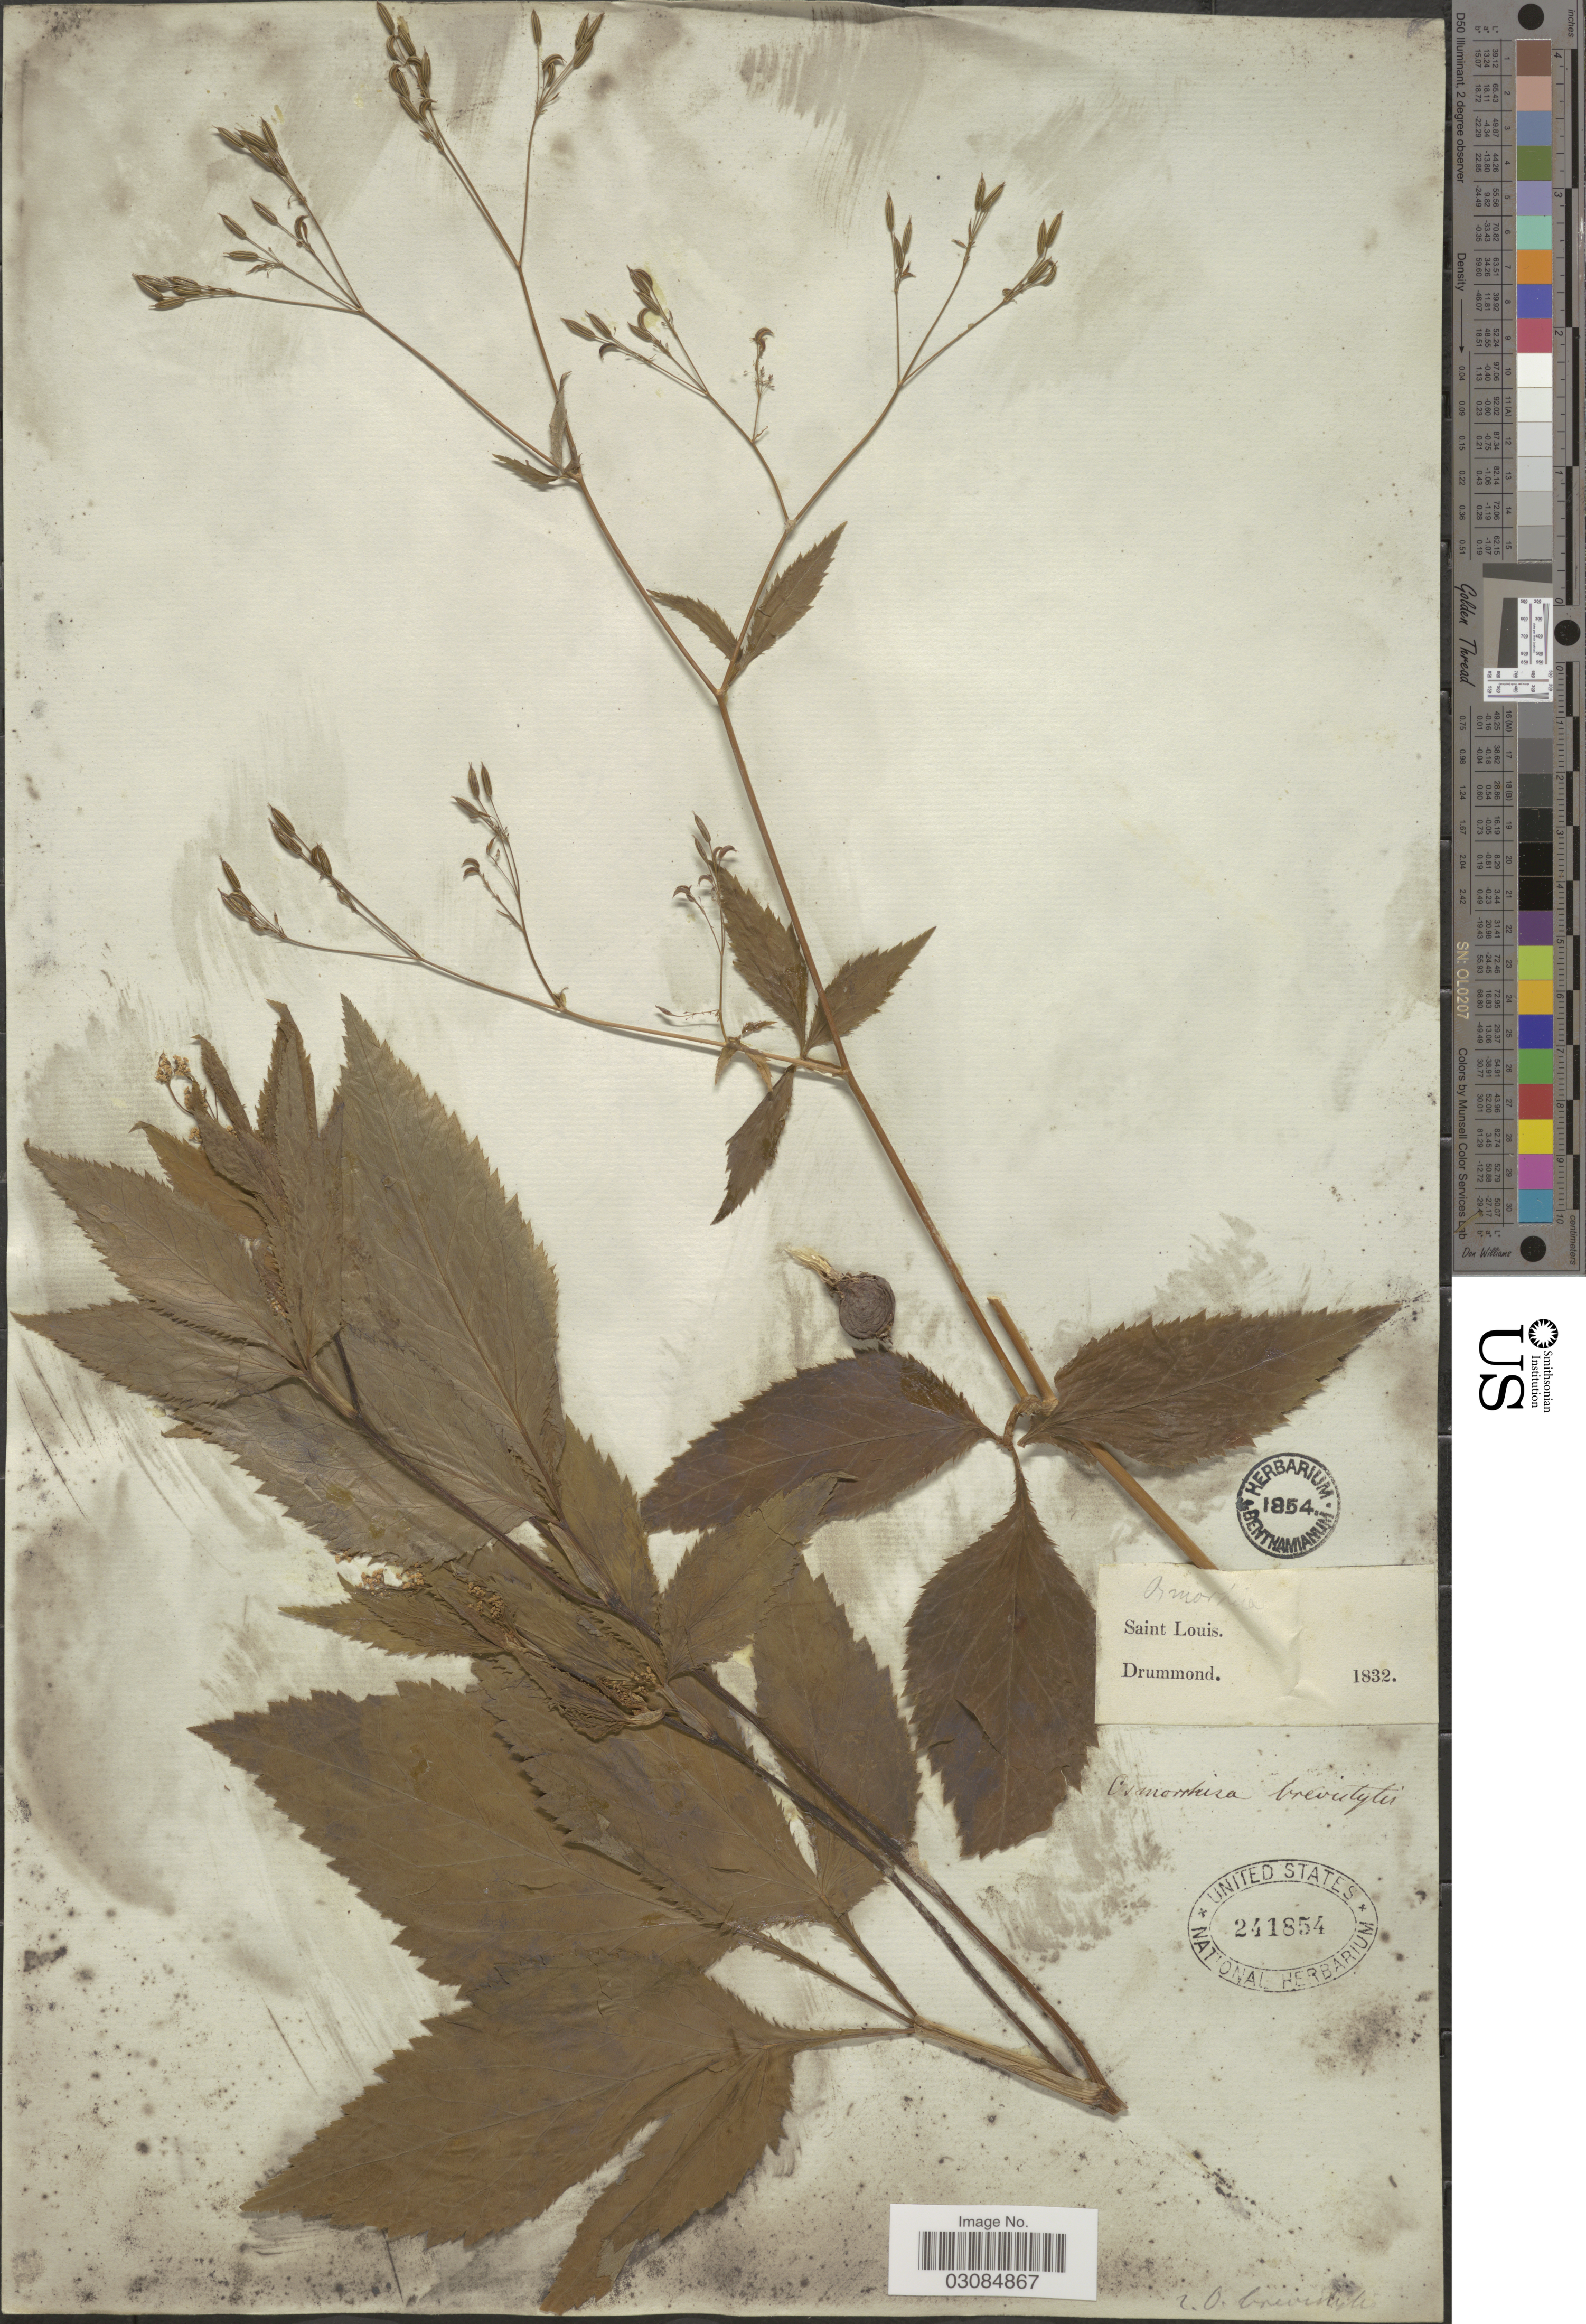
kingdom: Plantae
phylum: Tracheophyta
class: Magnoliopsida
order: Apiales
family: Apiaceae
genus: Cryptotaenia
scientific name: Cryptotaenia canadensis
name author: (L.) DC.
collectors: -. Drummond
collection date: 1832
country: United States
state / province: Missouri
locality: Saint Louis.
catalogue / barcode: US 241854